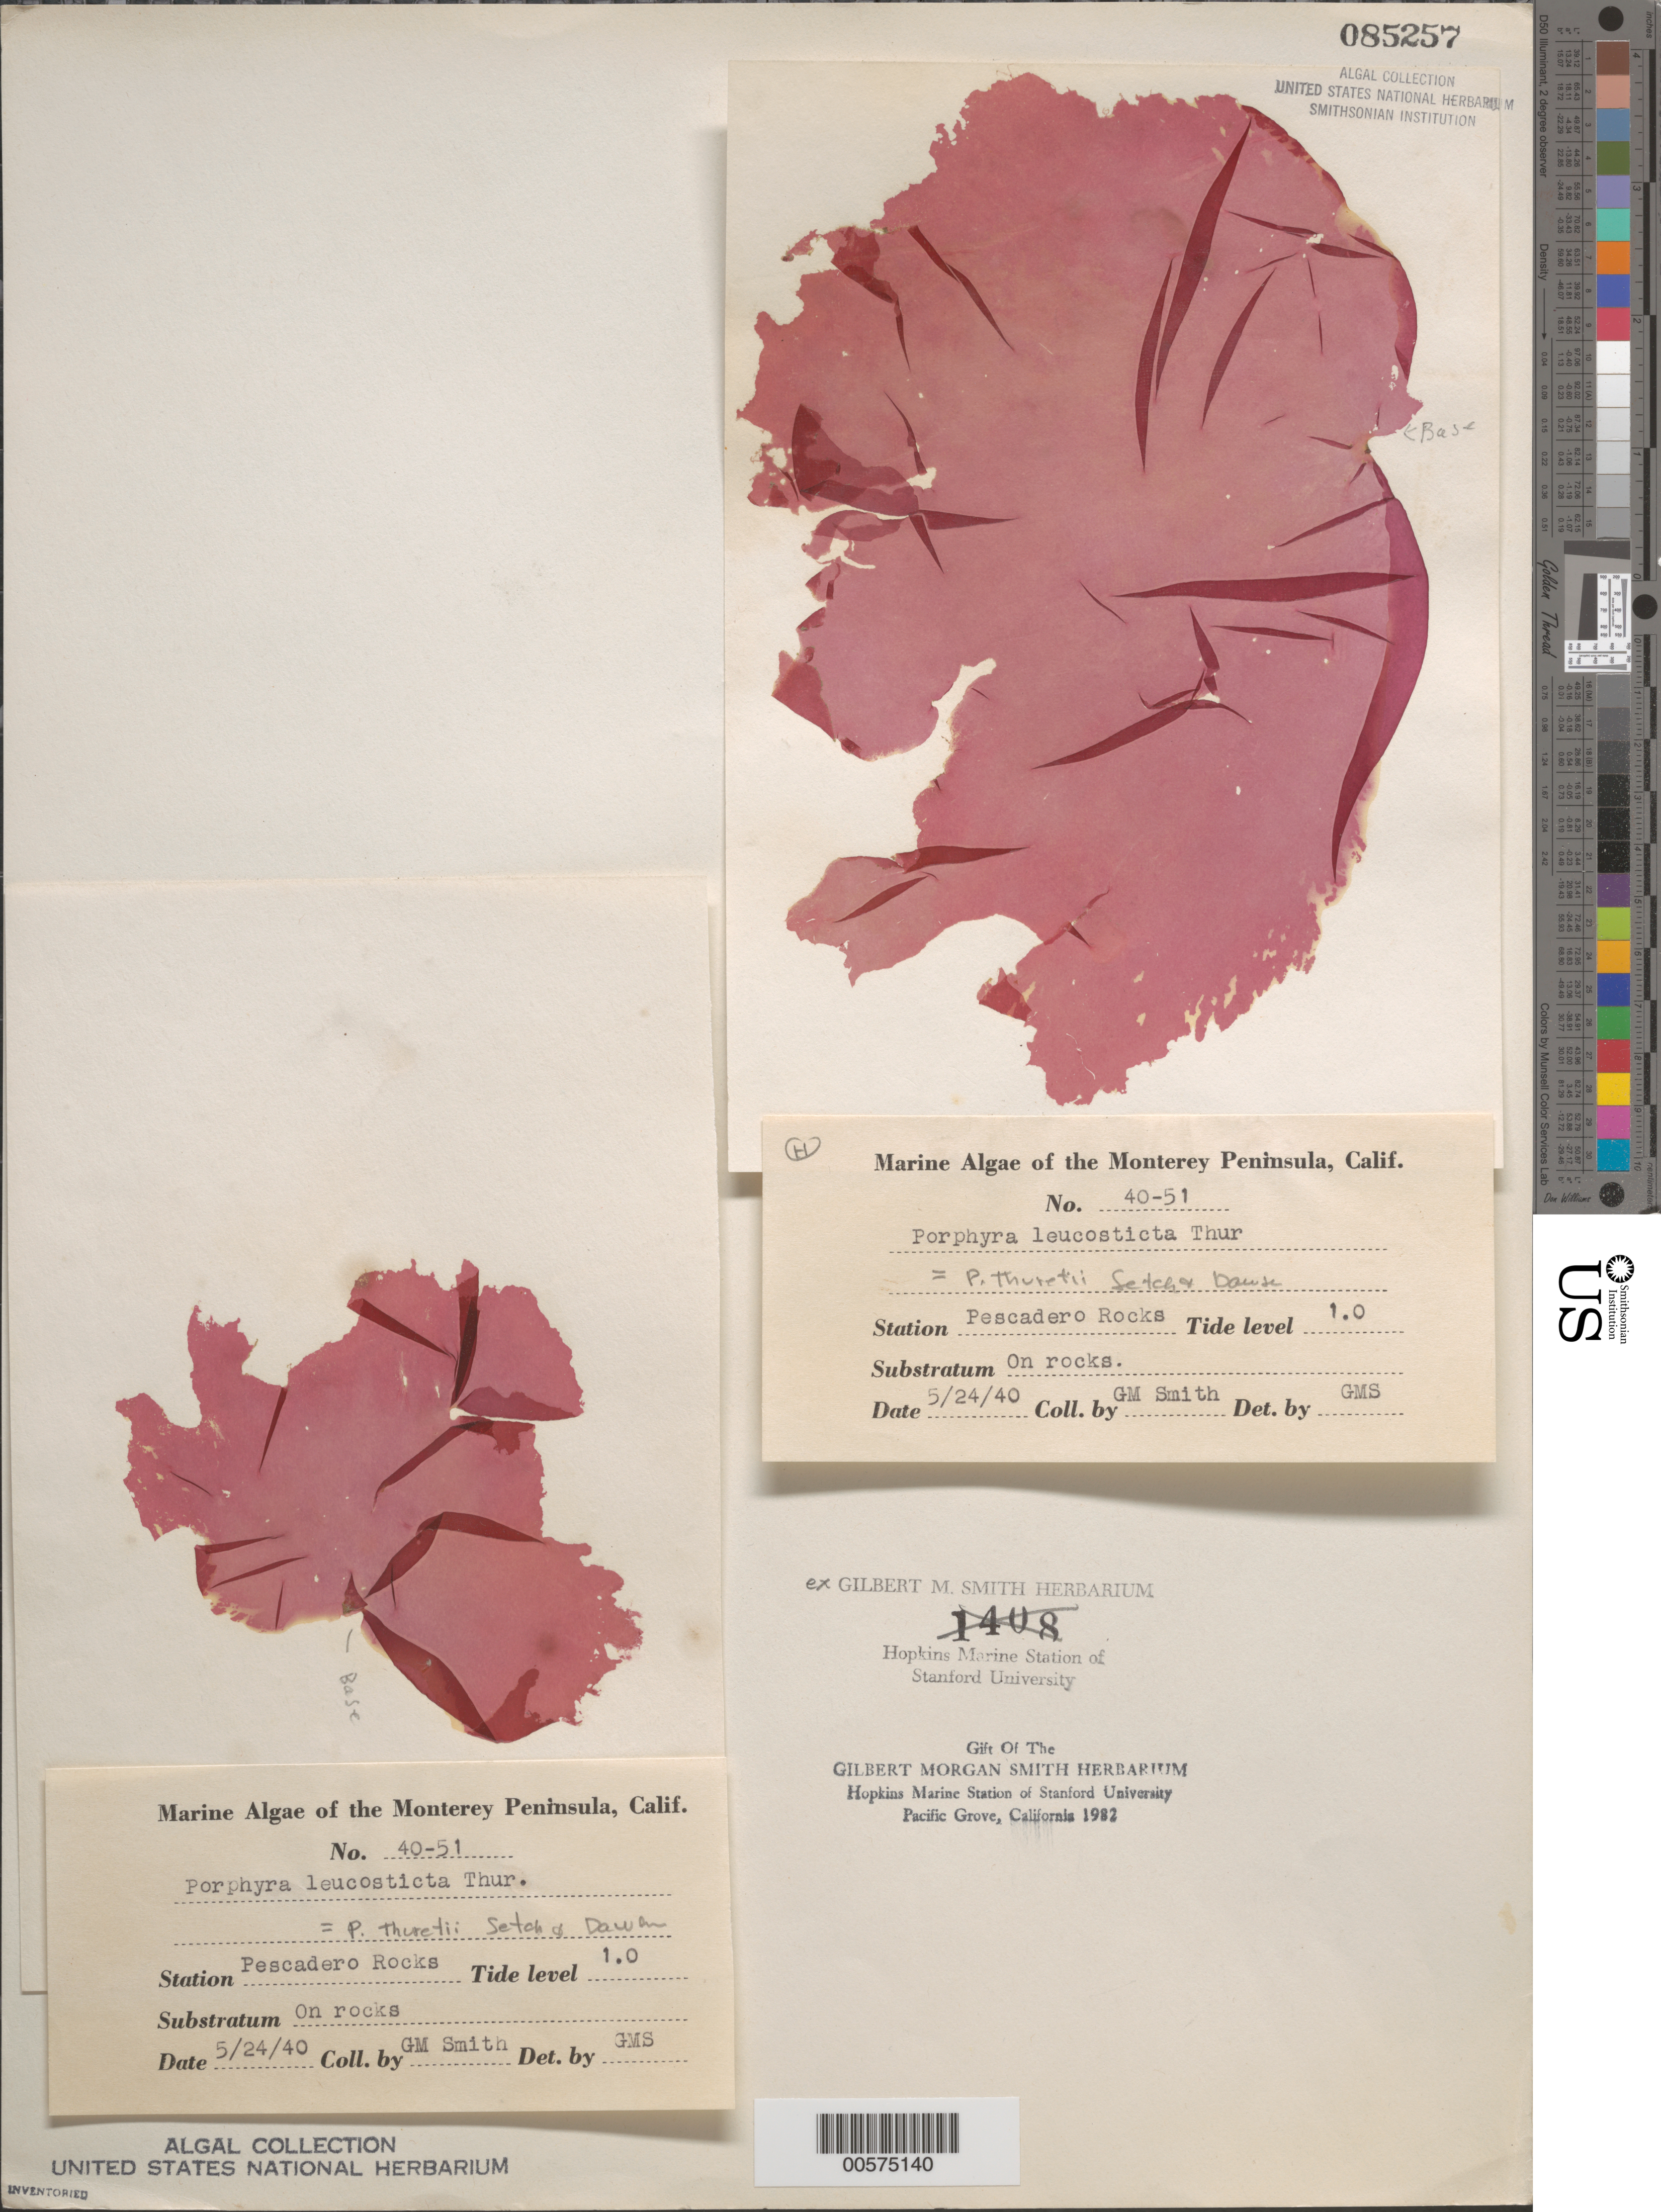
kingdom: Plantae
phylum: Rhodophyta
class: Bangiophyceae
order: Bangiales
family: Bangiaceae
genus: Pyropia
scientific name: Pyropia thuretii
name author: (Setchell & E.Y. Dawson) J.E. Sutherl. et al.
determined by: Algae name updating Project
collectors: G. M. Smith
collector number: Gms 40-51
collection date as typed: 24 May 1940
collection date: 1940-05-24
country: United States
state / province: California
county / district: Monterey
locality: Pescadero Rocks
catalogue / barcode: US 85257